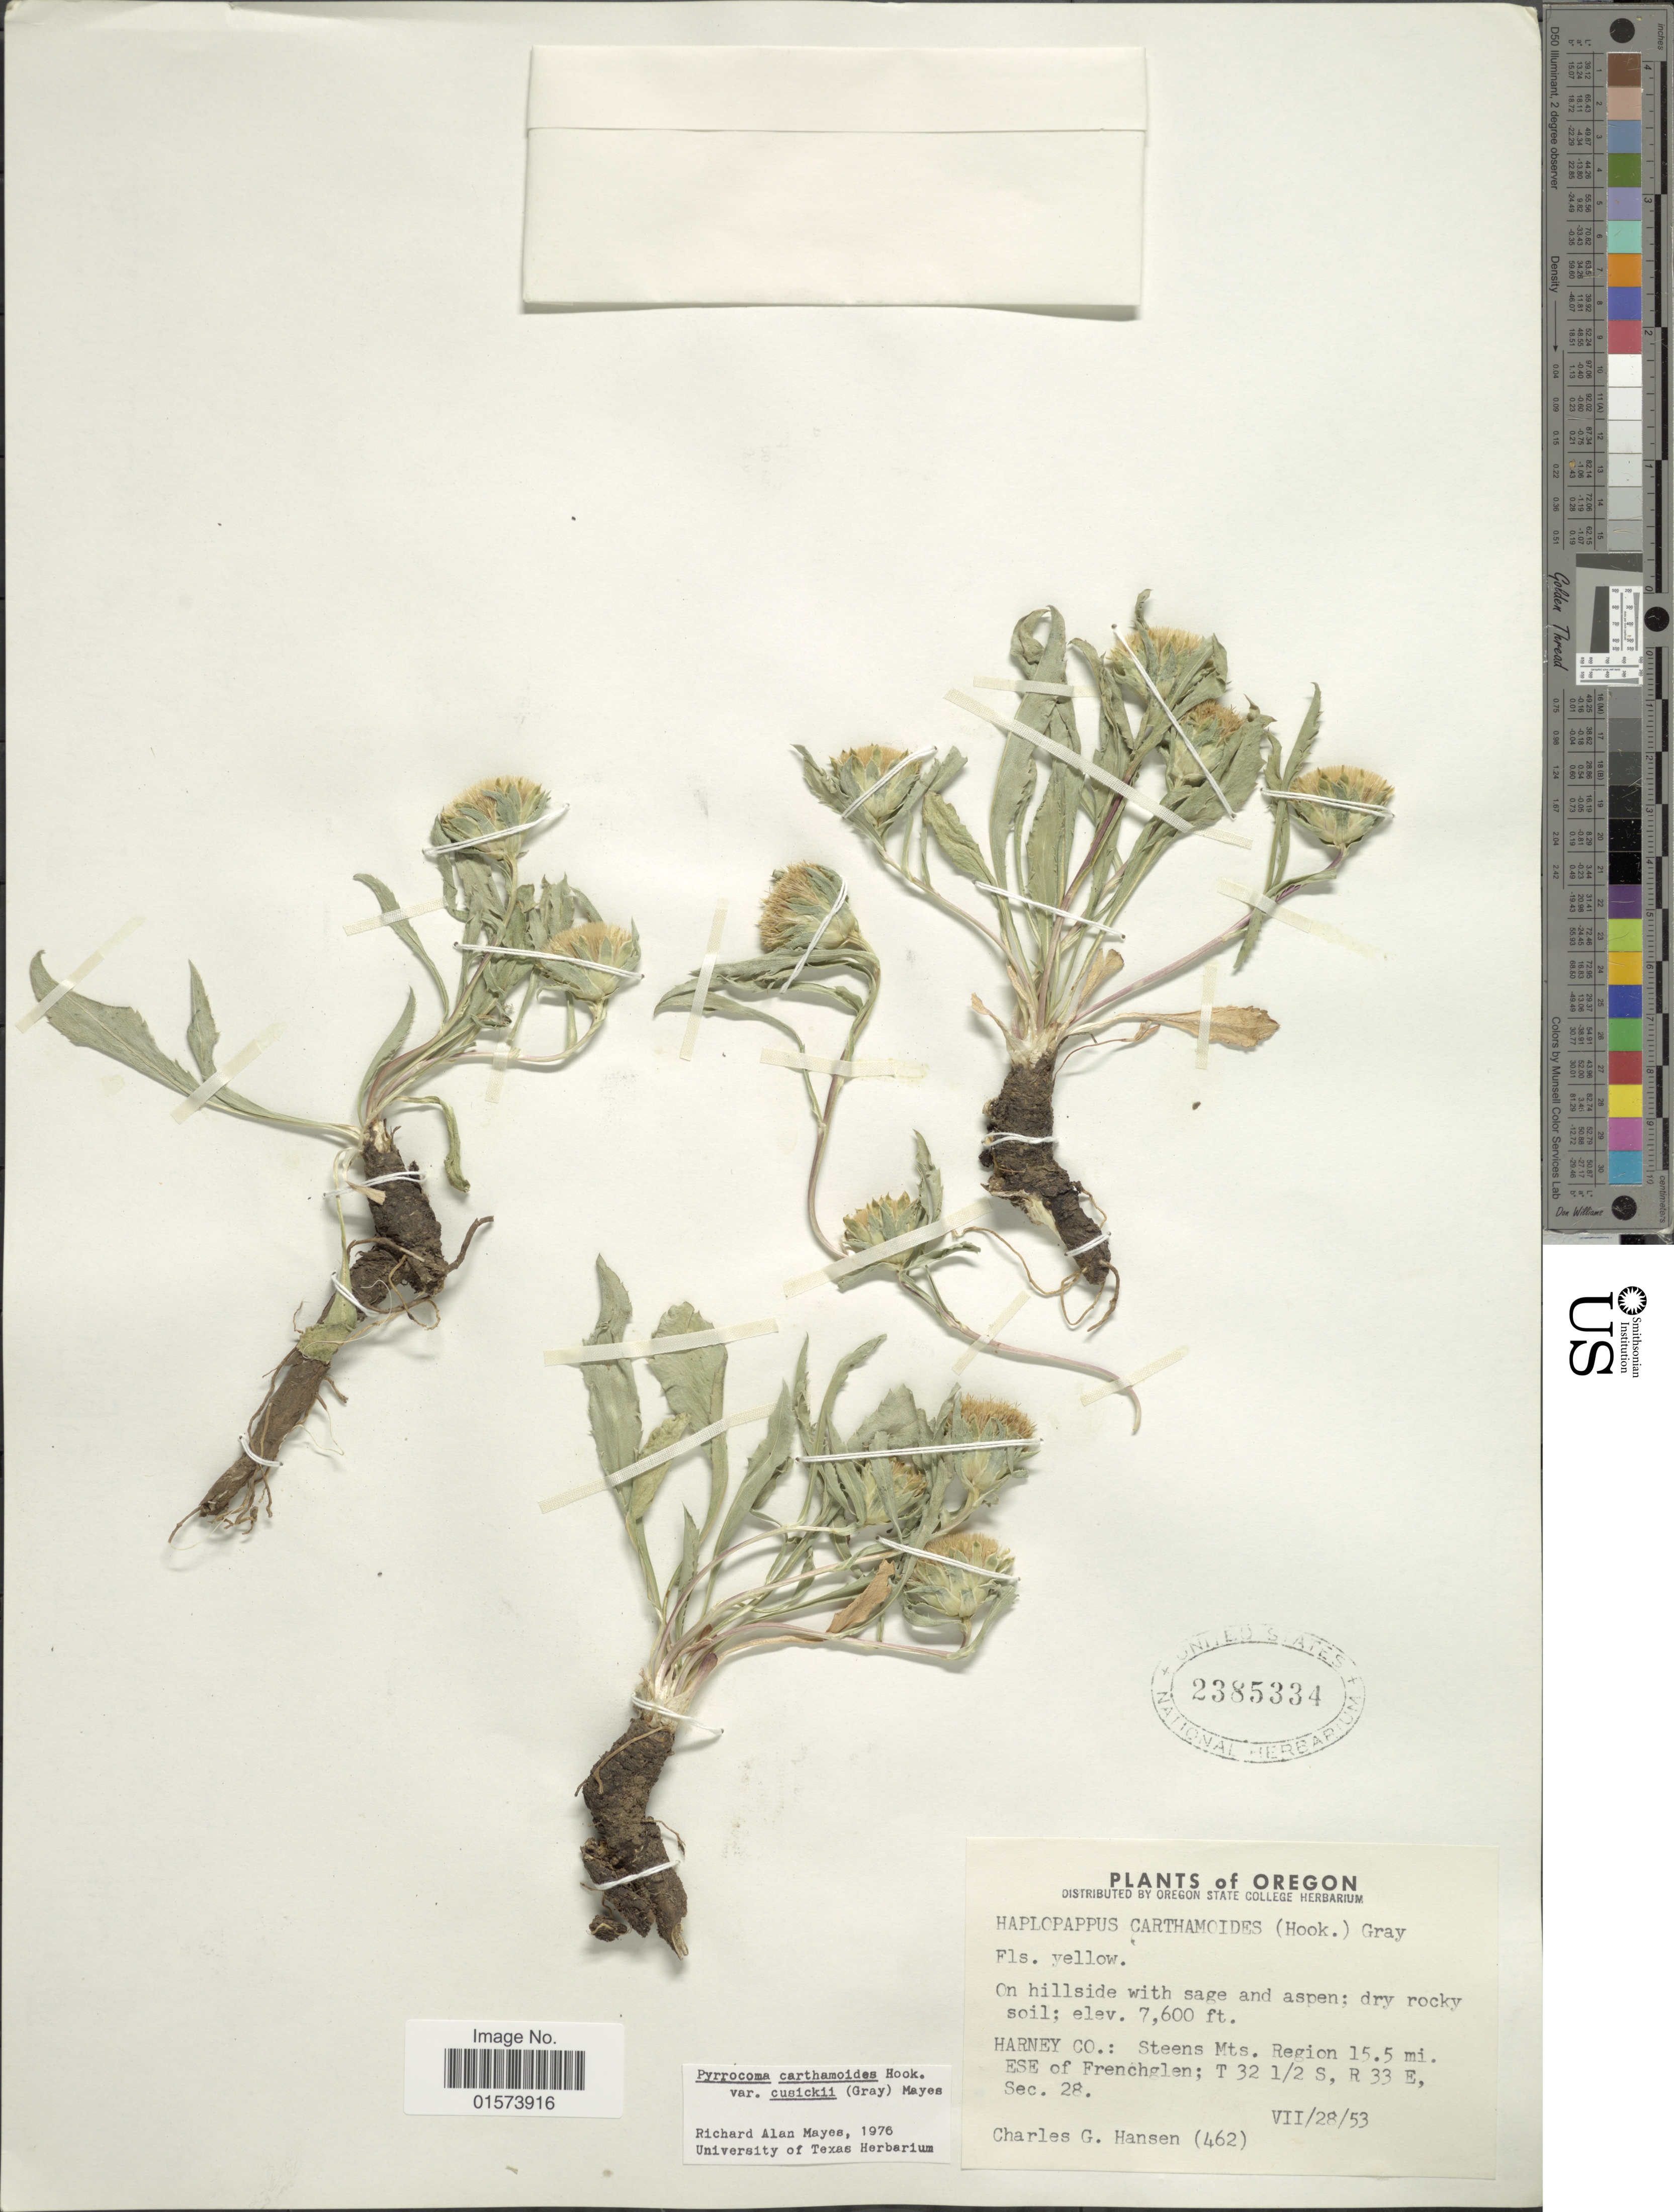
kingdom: Plantae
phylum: Tracheophyta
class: Magnoliopsida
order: Asterales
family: Asteraceae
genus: Pyrrocoma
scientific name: Pyrrocoma carthamoides var. cusickii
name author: (A. Gray) Mayes ex Kartesz & Gandhi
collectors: C. Hansen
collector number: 462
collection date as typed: Transcribed d/m/y: 28/7/53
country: United States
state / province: Oregon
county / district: Harney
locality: On hillside with sage and aspen; dry rocky soil, Harney Co.: Steens Mts. Region 15.5 mi. ESE of Frenchglen; T32 1/2S, R33E, Sec. 28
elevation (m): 2316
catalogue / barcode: US 2385334